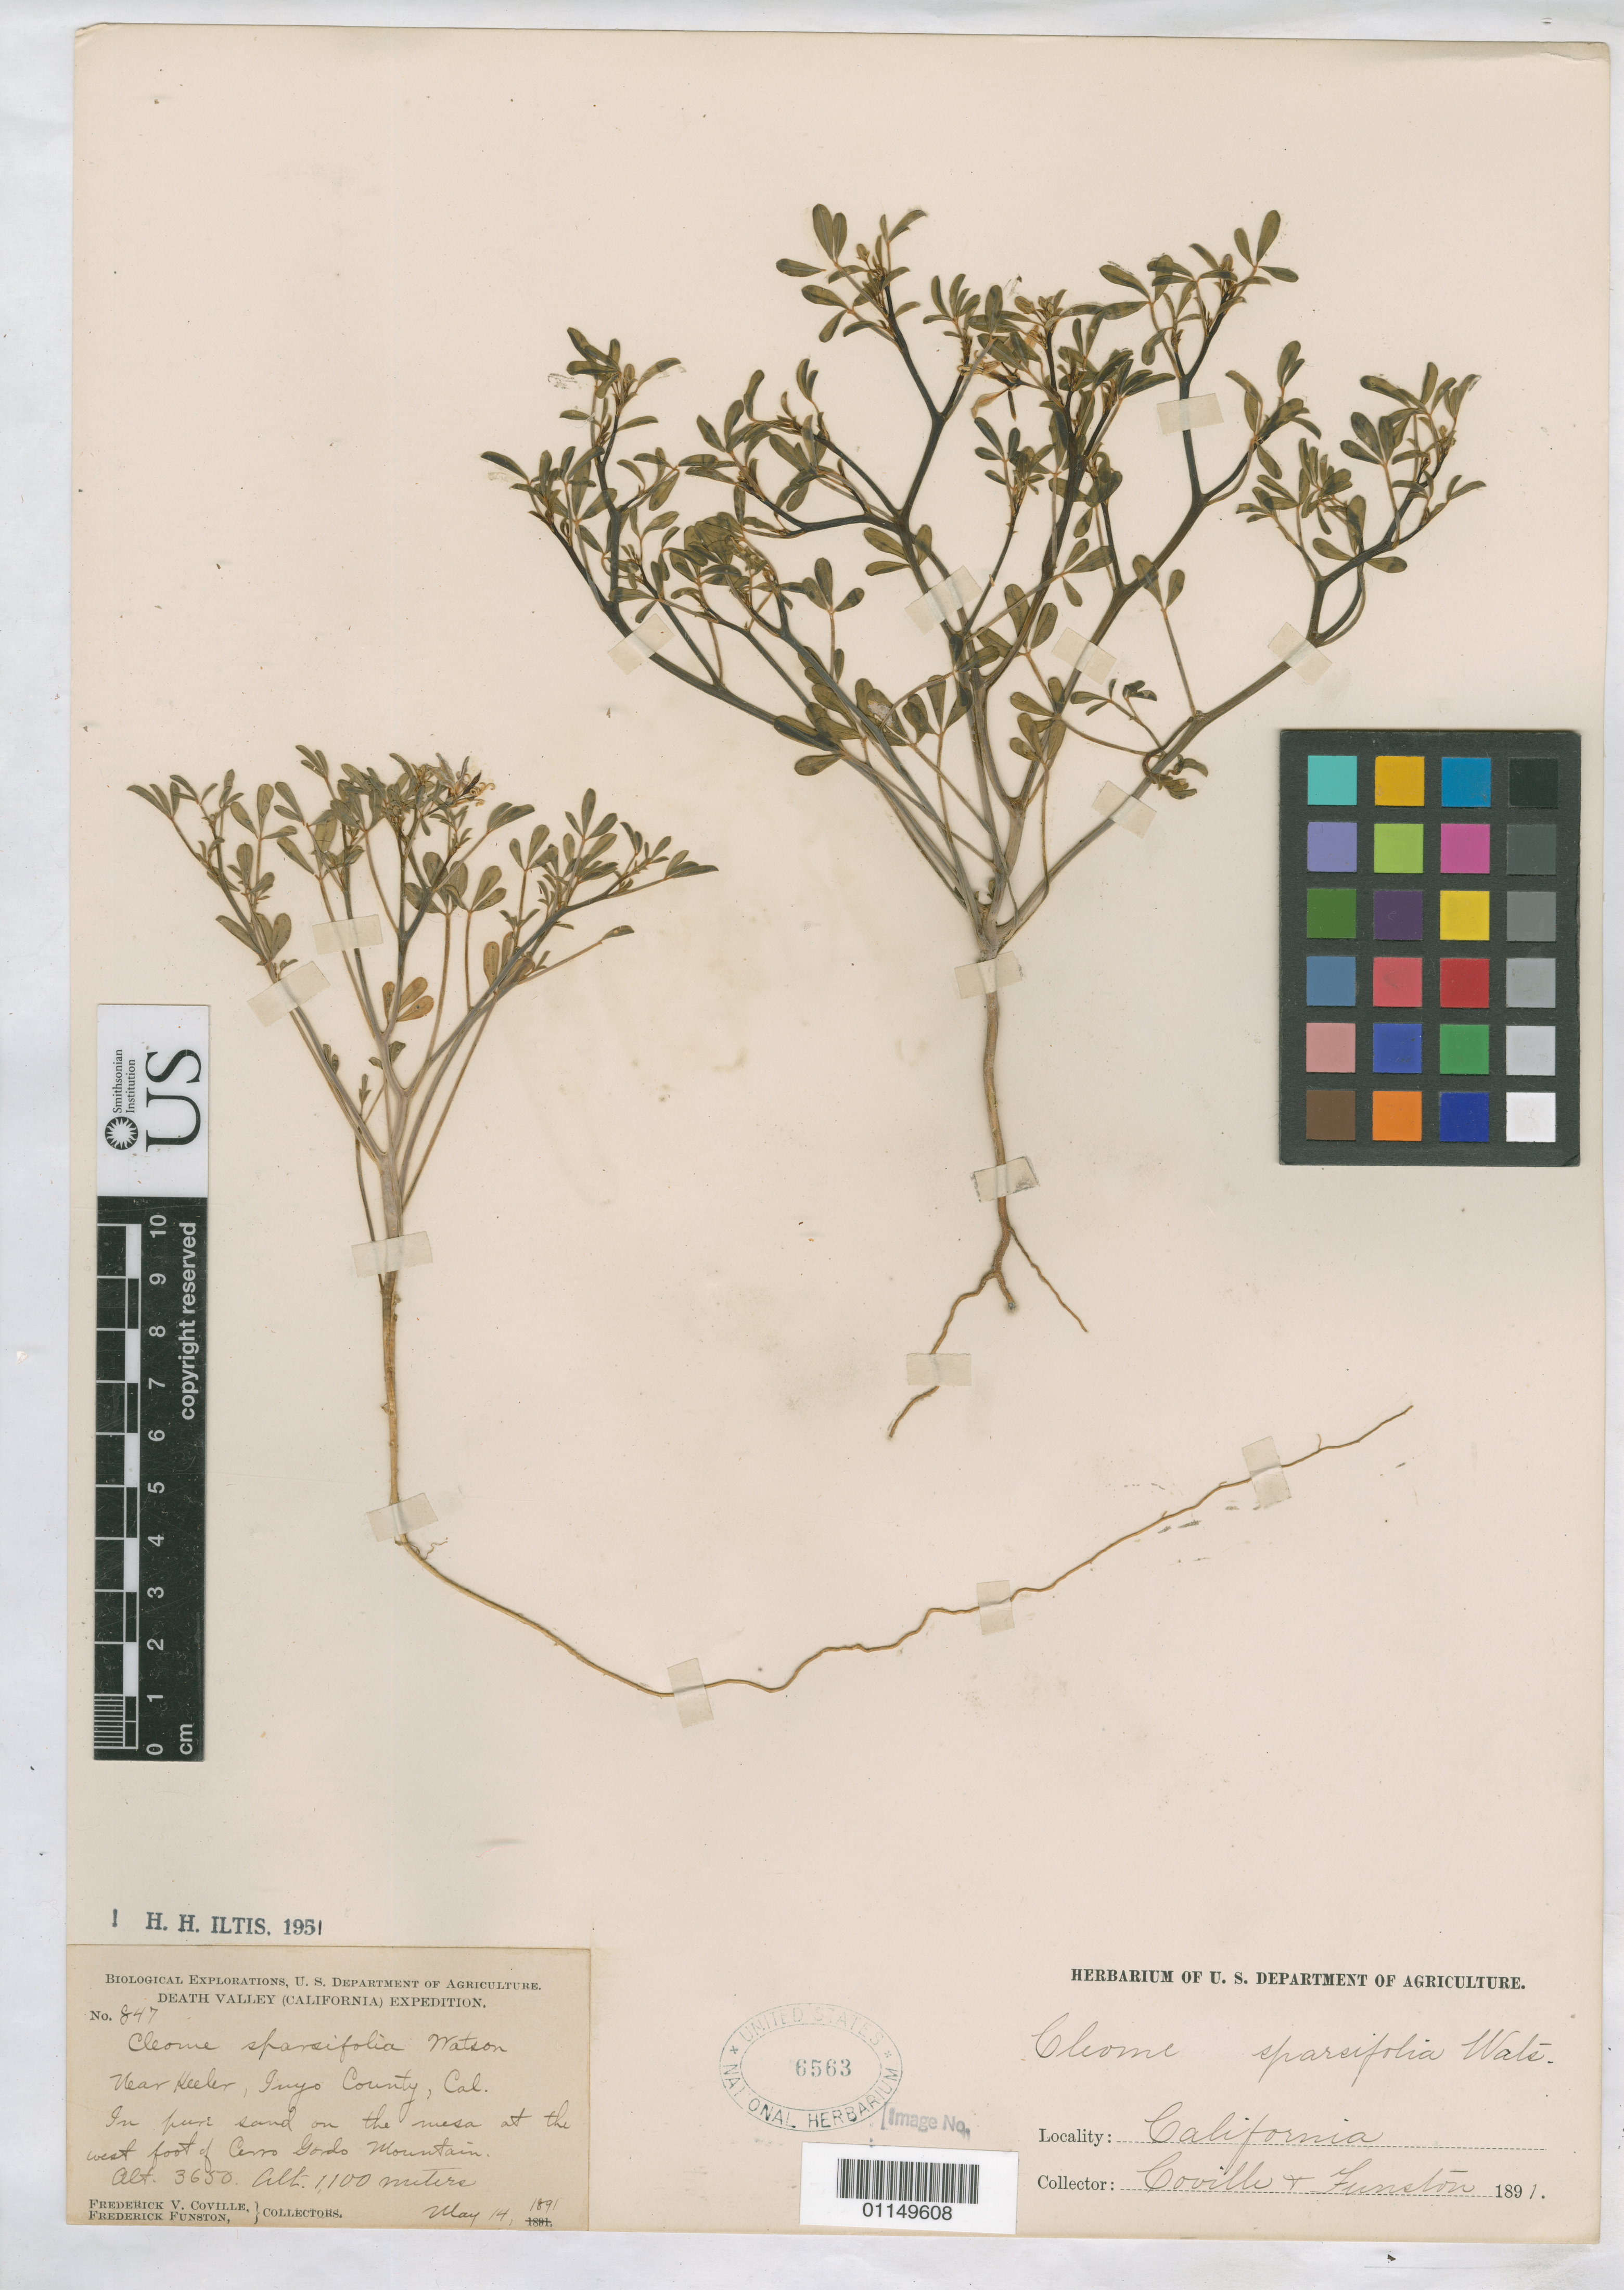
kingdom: Plantae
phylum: Tracheophyta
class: Magnoliopsida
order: Brassicales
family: Cleomaceae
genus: Cleomella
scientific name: Cleomella sparsifolia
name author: (S. Watson) J.C. Hall & Roalson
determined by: Strong, M. T., (US), Smithsonian Institution - National Museum of Natural History (UNITED STATES)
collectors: F. V. Coville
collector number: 847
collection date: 1891-05-14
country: United States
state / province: California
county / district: Inyo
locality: Near Keeler, west foot of Cerro Gordo Mountain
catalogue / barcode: US 6563